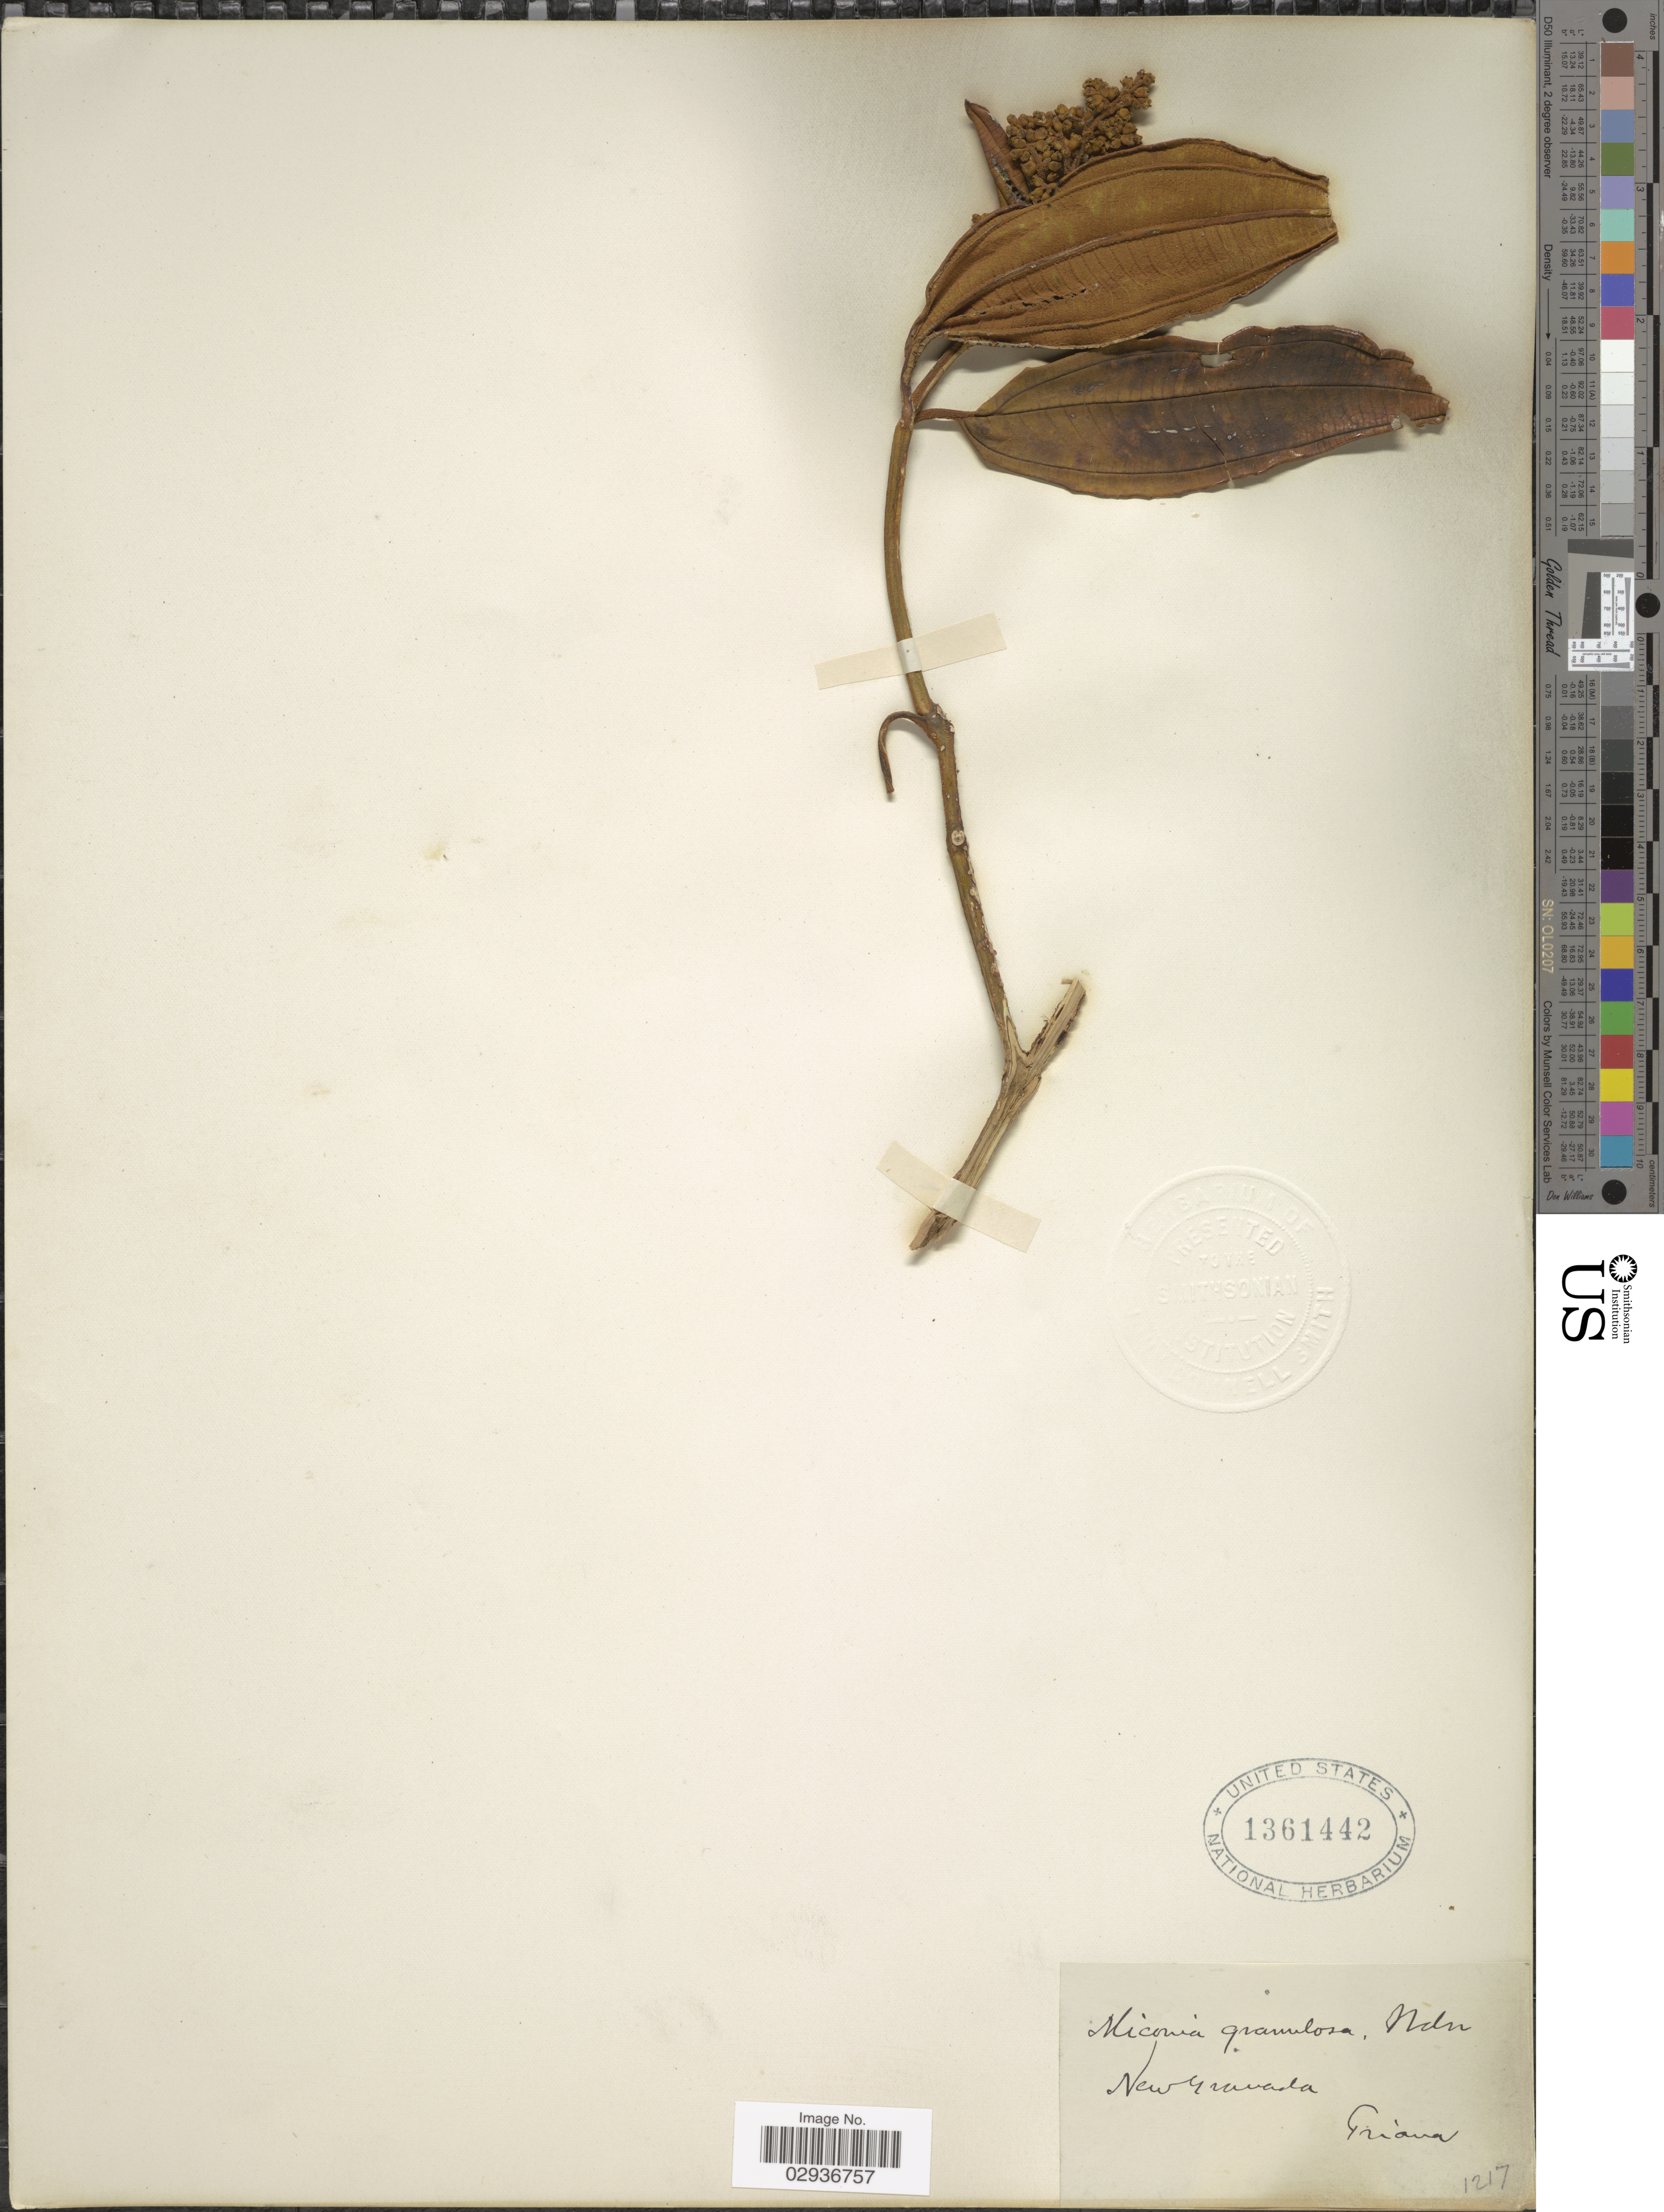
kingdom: Plantae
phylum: Tracheophyta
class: Magnoliopsida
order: Myrtales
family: Melastomataceae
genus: Miconia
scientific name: Miconia biappendiculata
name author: (Naudin) L. Uribe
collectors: Triana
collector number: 1217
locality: New Grenada.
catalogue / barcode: US 1361442